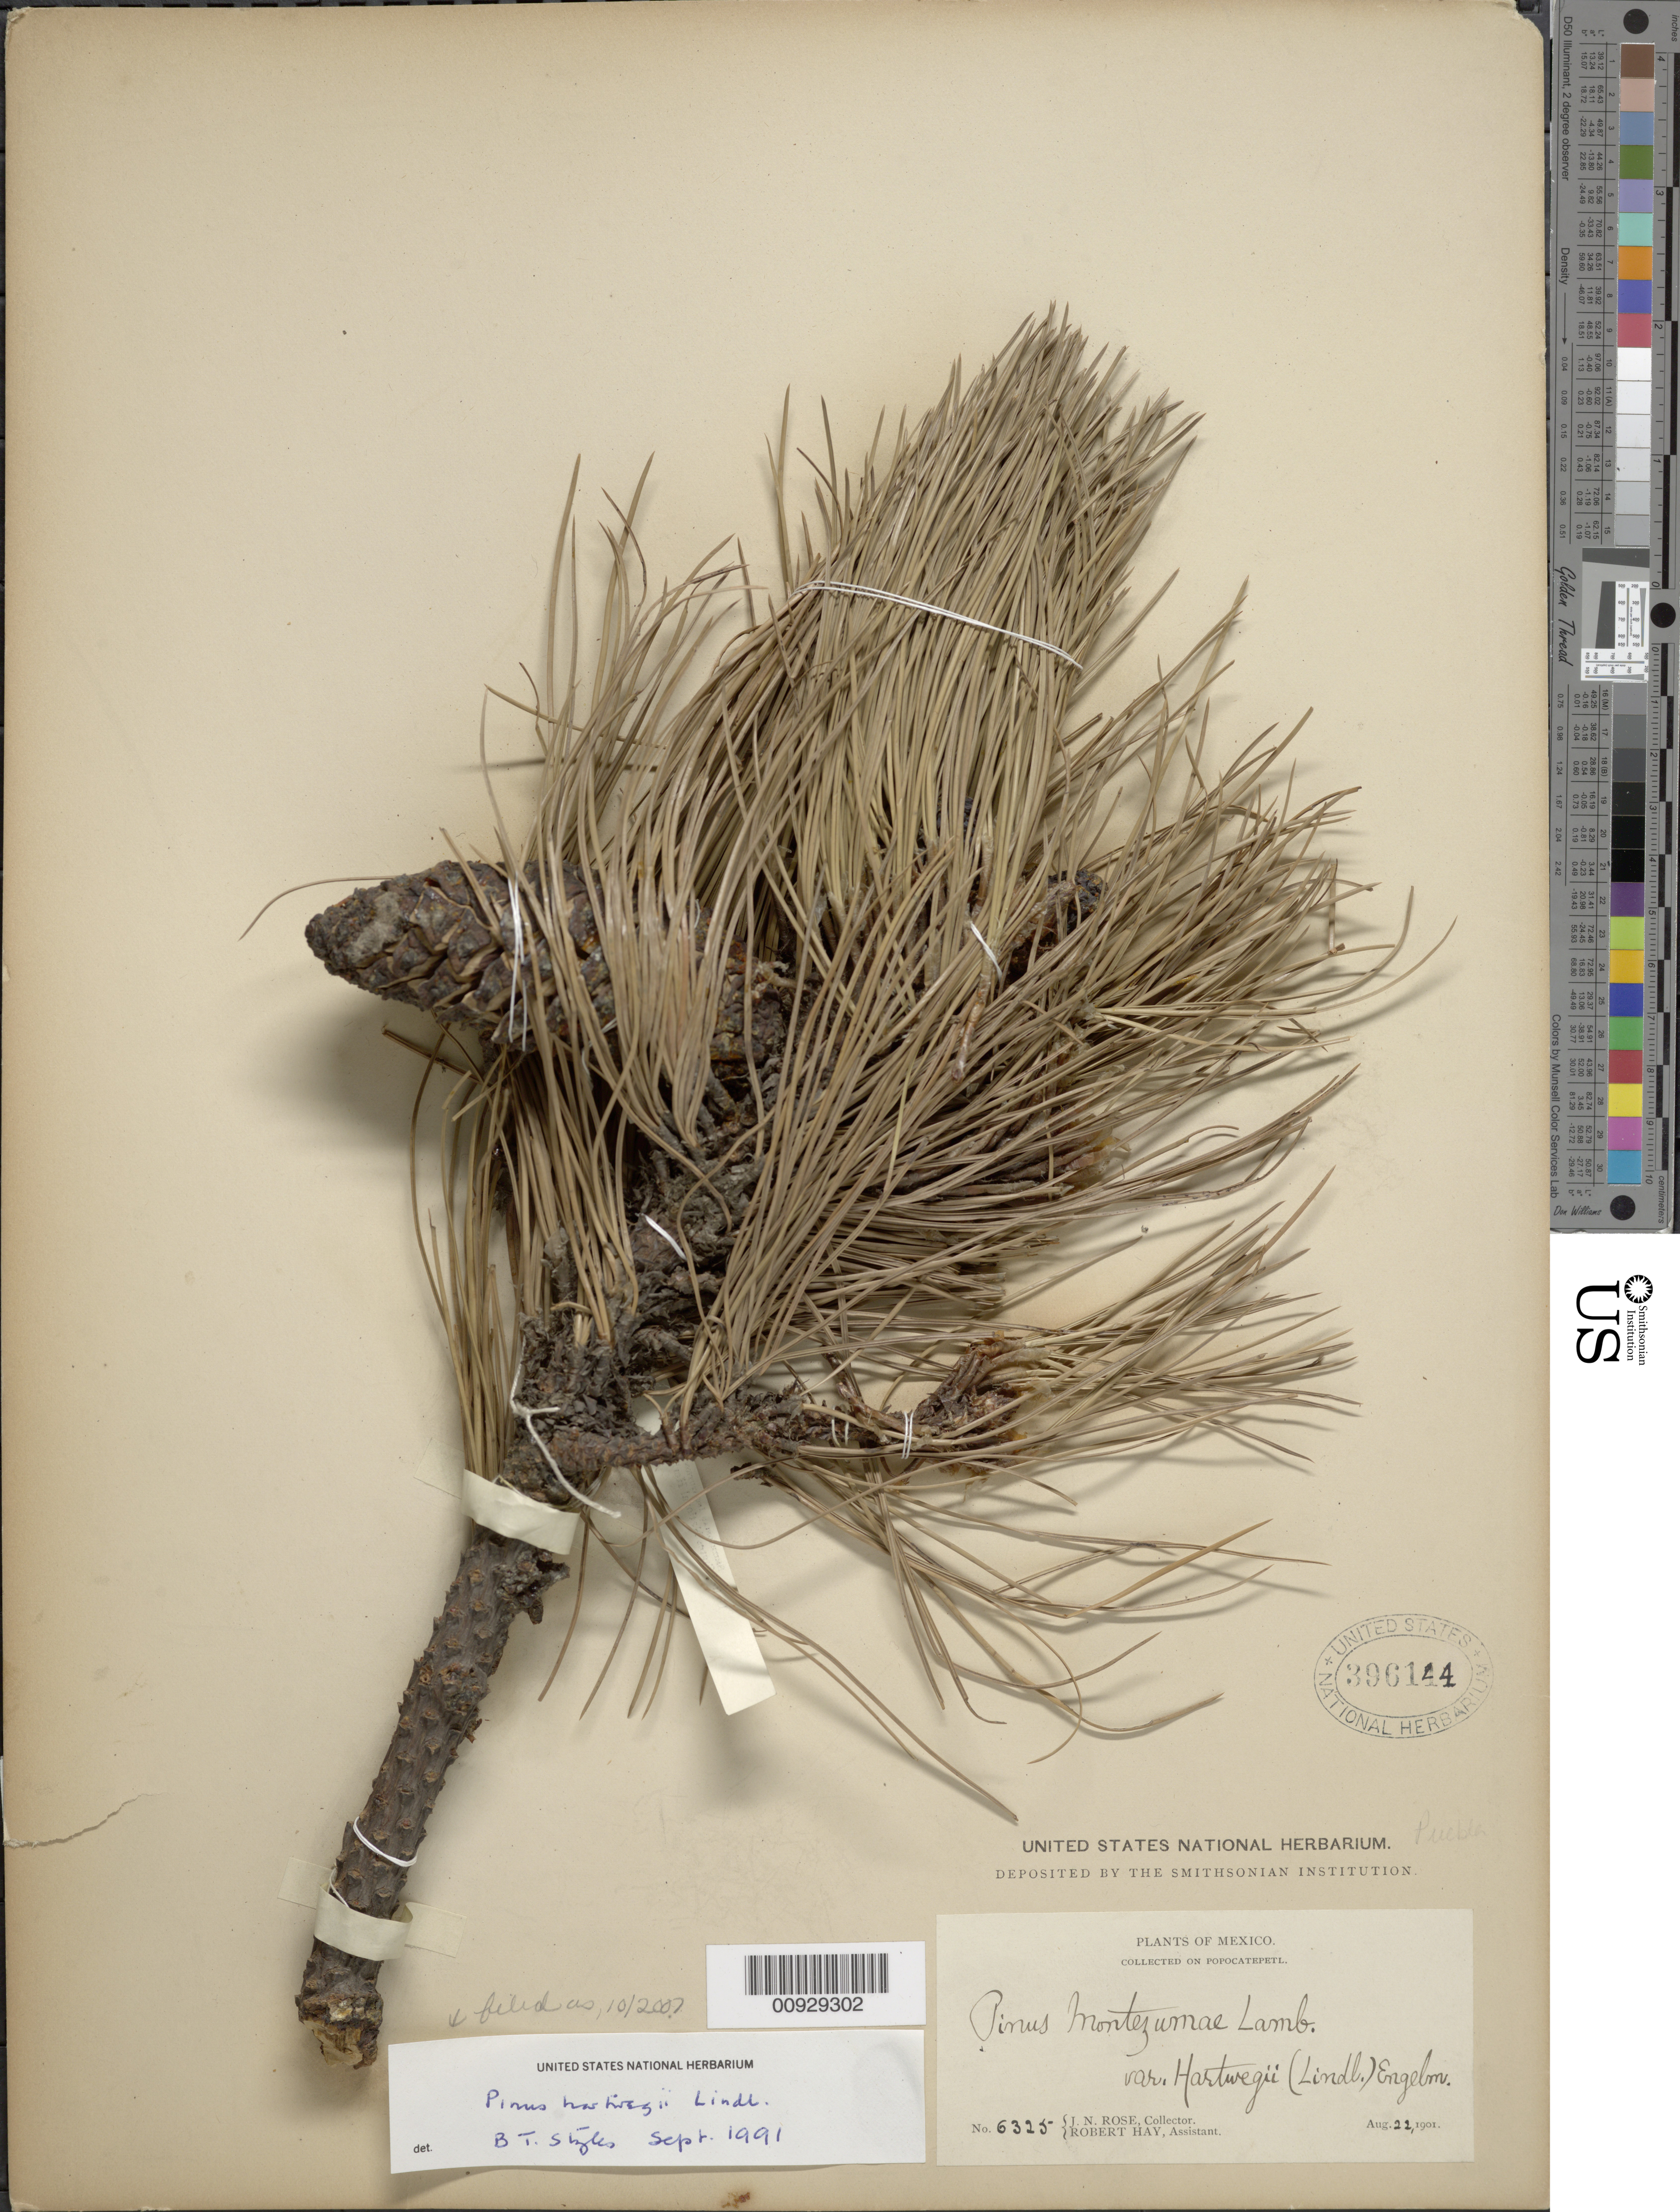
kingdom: Plantae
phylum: Tracheophyta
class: Pinopsida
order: Pinales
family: Pinaceae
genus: Pinus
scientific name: Pinus hartwegii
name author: Lindl.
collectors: J. N. Rose & R. Hay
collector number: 6325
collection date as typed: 22 Aug 1901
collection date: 1901-08-22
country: Mexico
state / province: Puebla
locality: Popocatepetl.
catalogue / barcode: US 396144